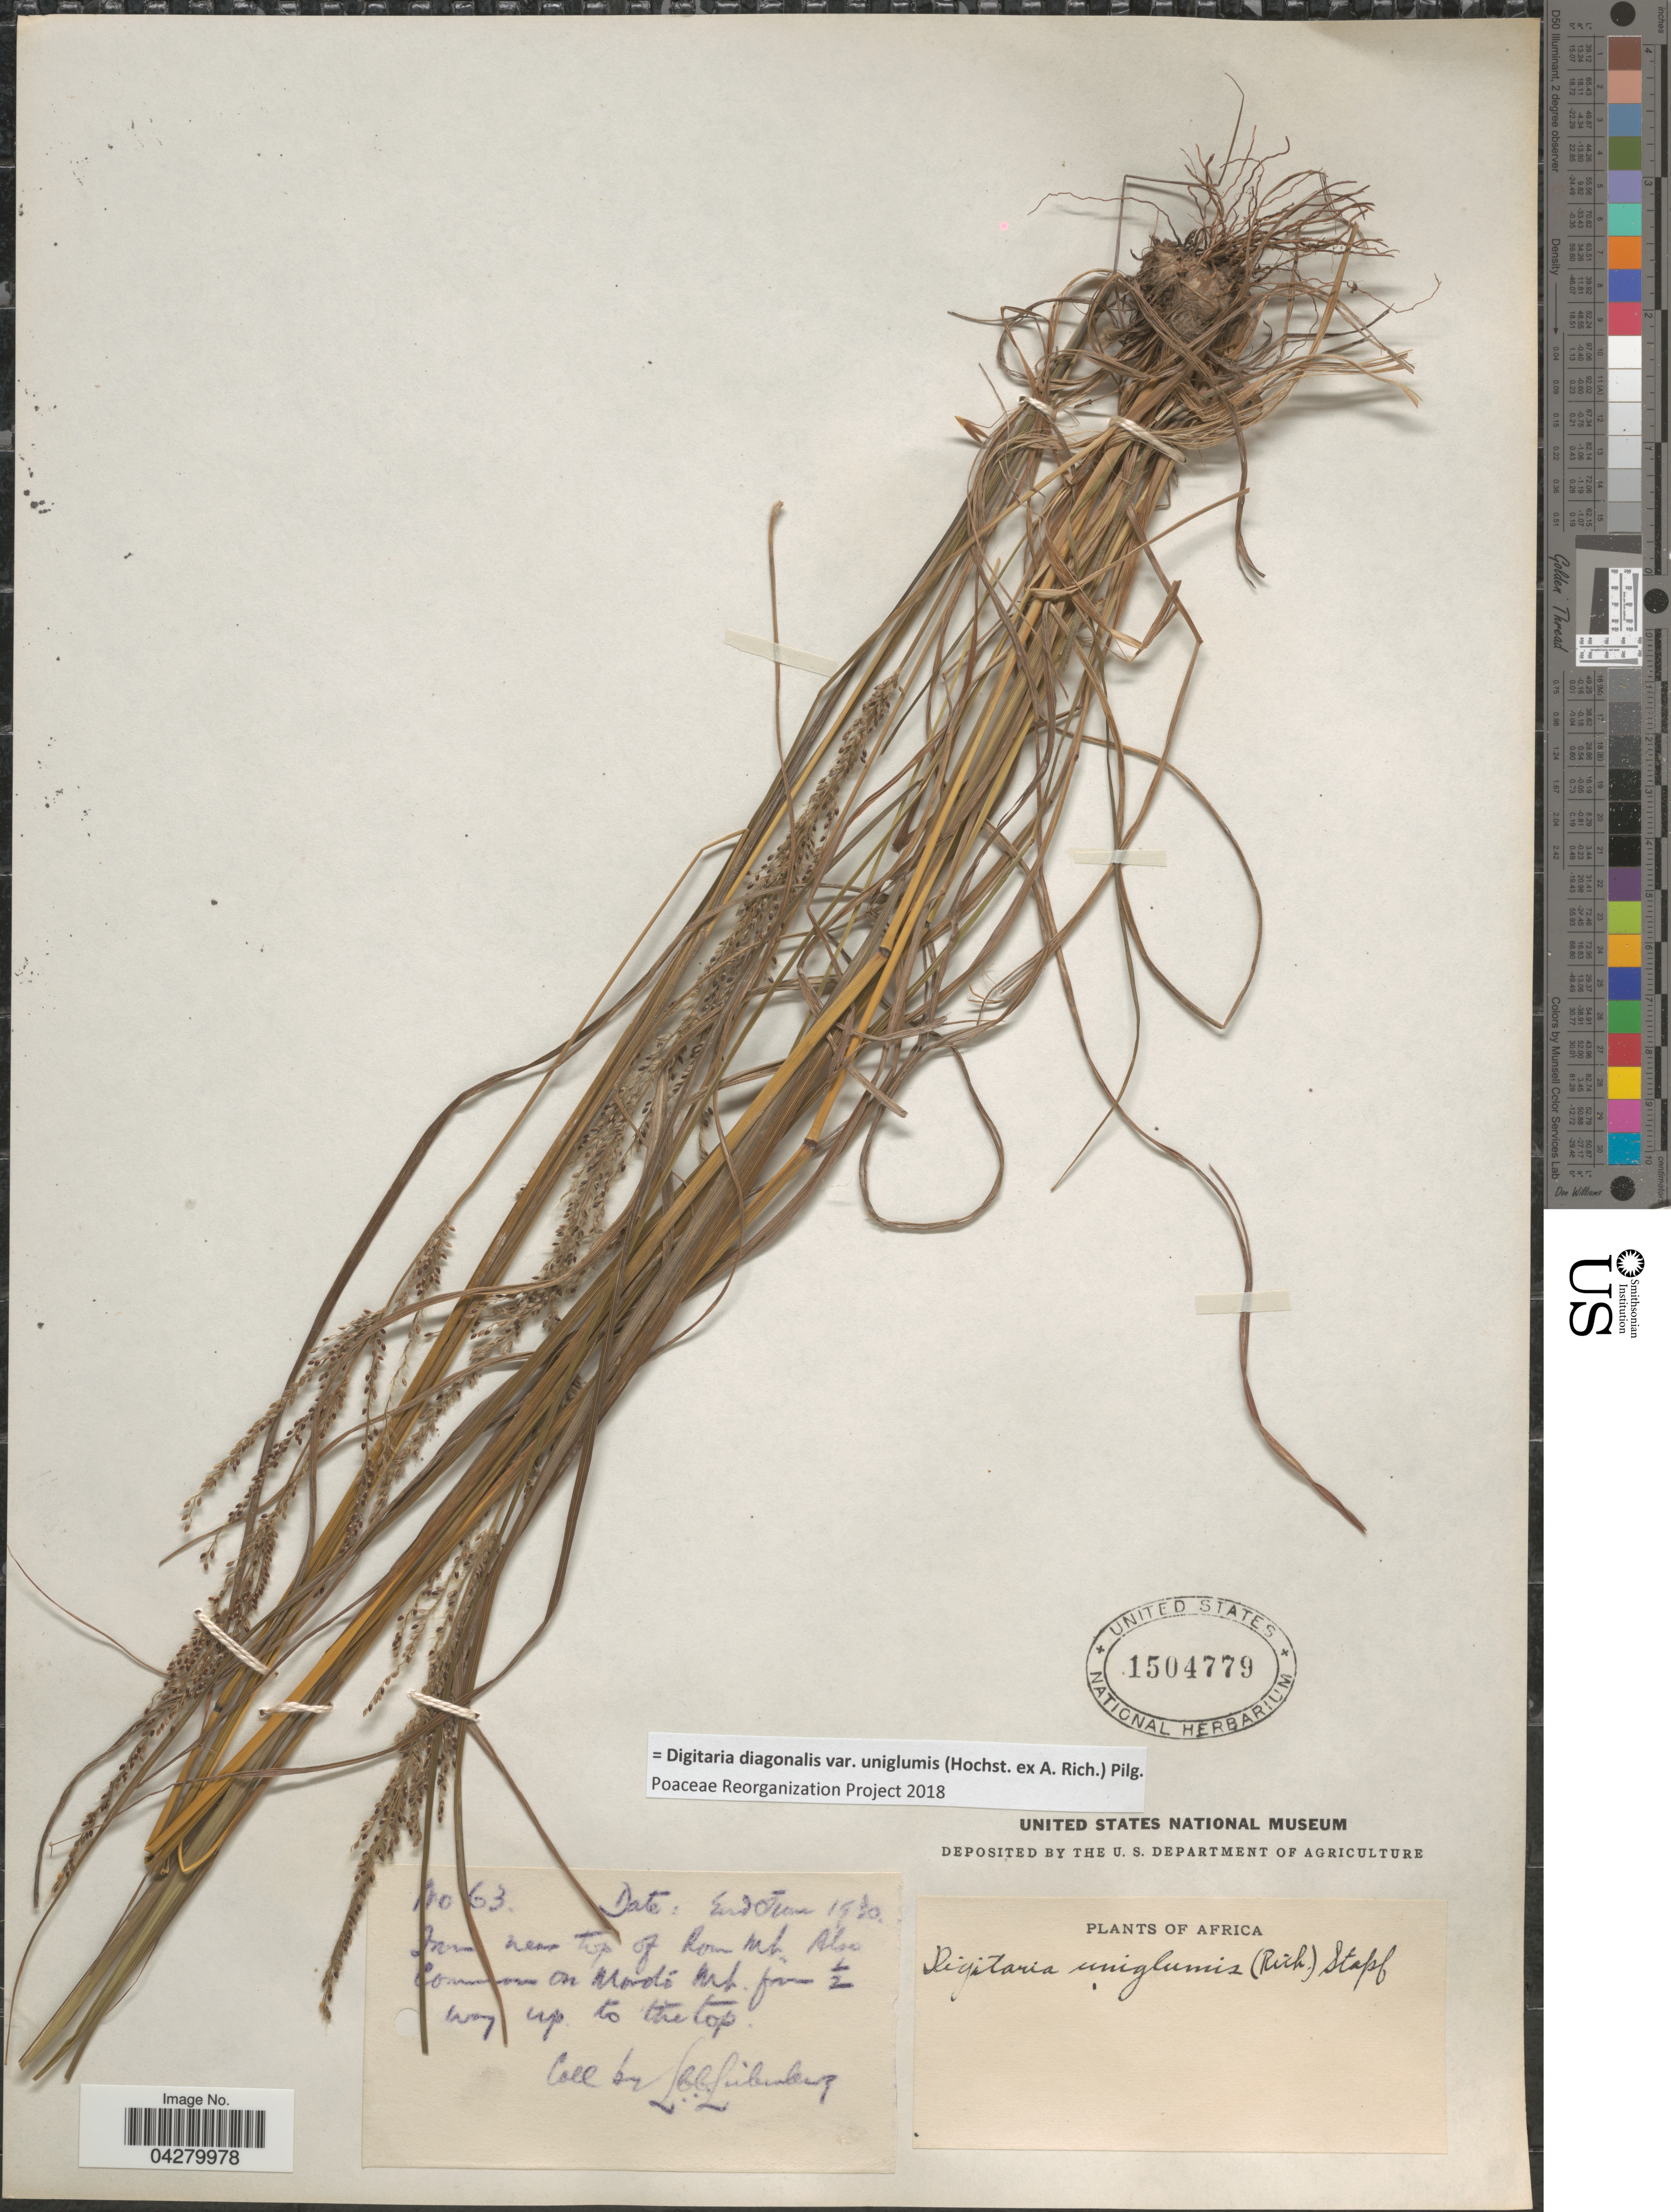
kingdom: Plantae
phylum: Tracheophyta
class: Liliopsida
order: Poales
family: Poaceae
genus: Digitaria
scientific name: Digitaria diagonalis var. uniglumis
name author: (Hochst. ex A. Rich.) Pilg.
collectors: L. Liebenberg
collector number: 63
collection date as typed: End June 1930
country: Uganda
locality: Farm near top of Rone [interpreted] Mt. Also common on Moroto Mt. from ½ way up to the top. Africa.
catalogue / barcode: US 1504779